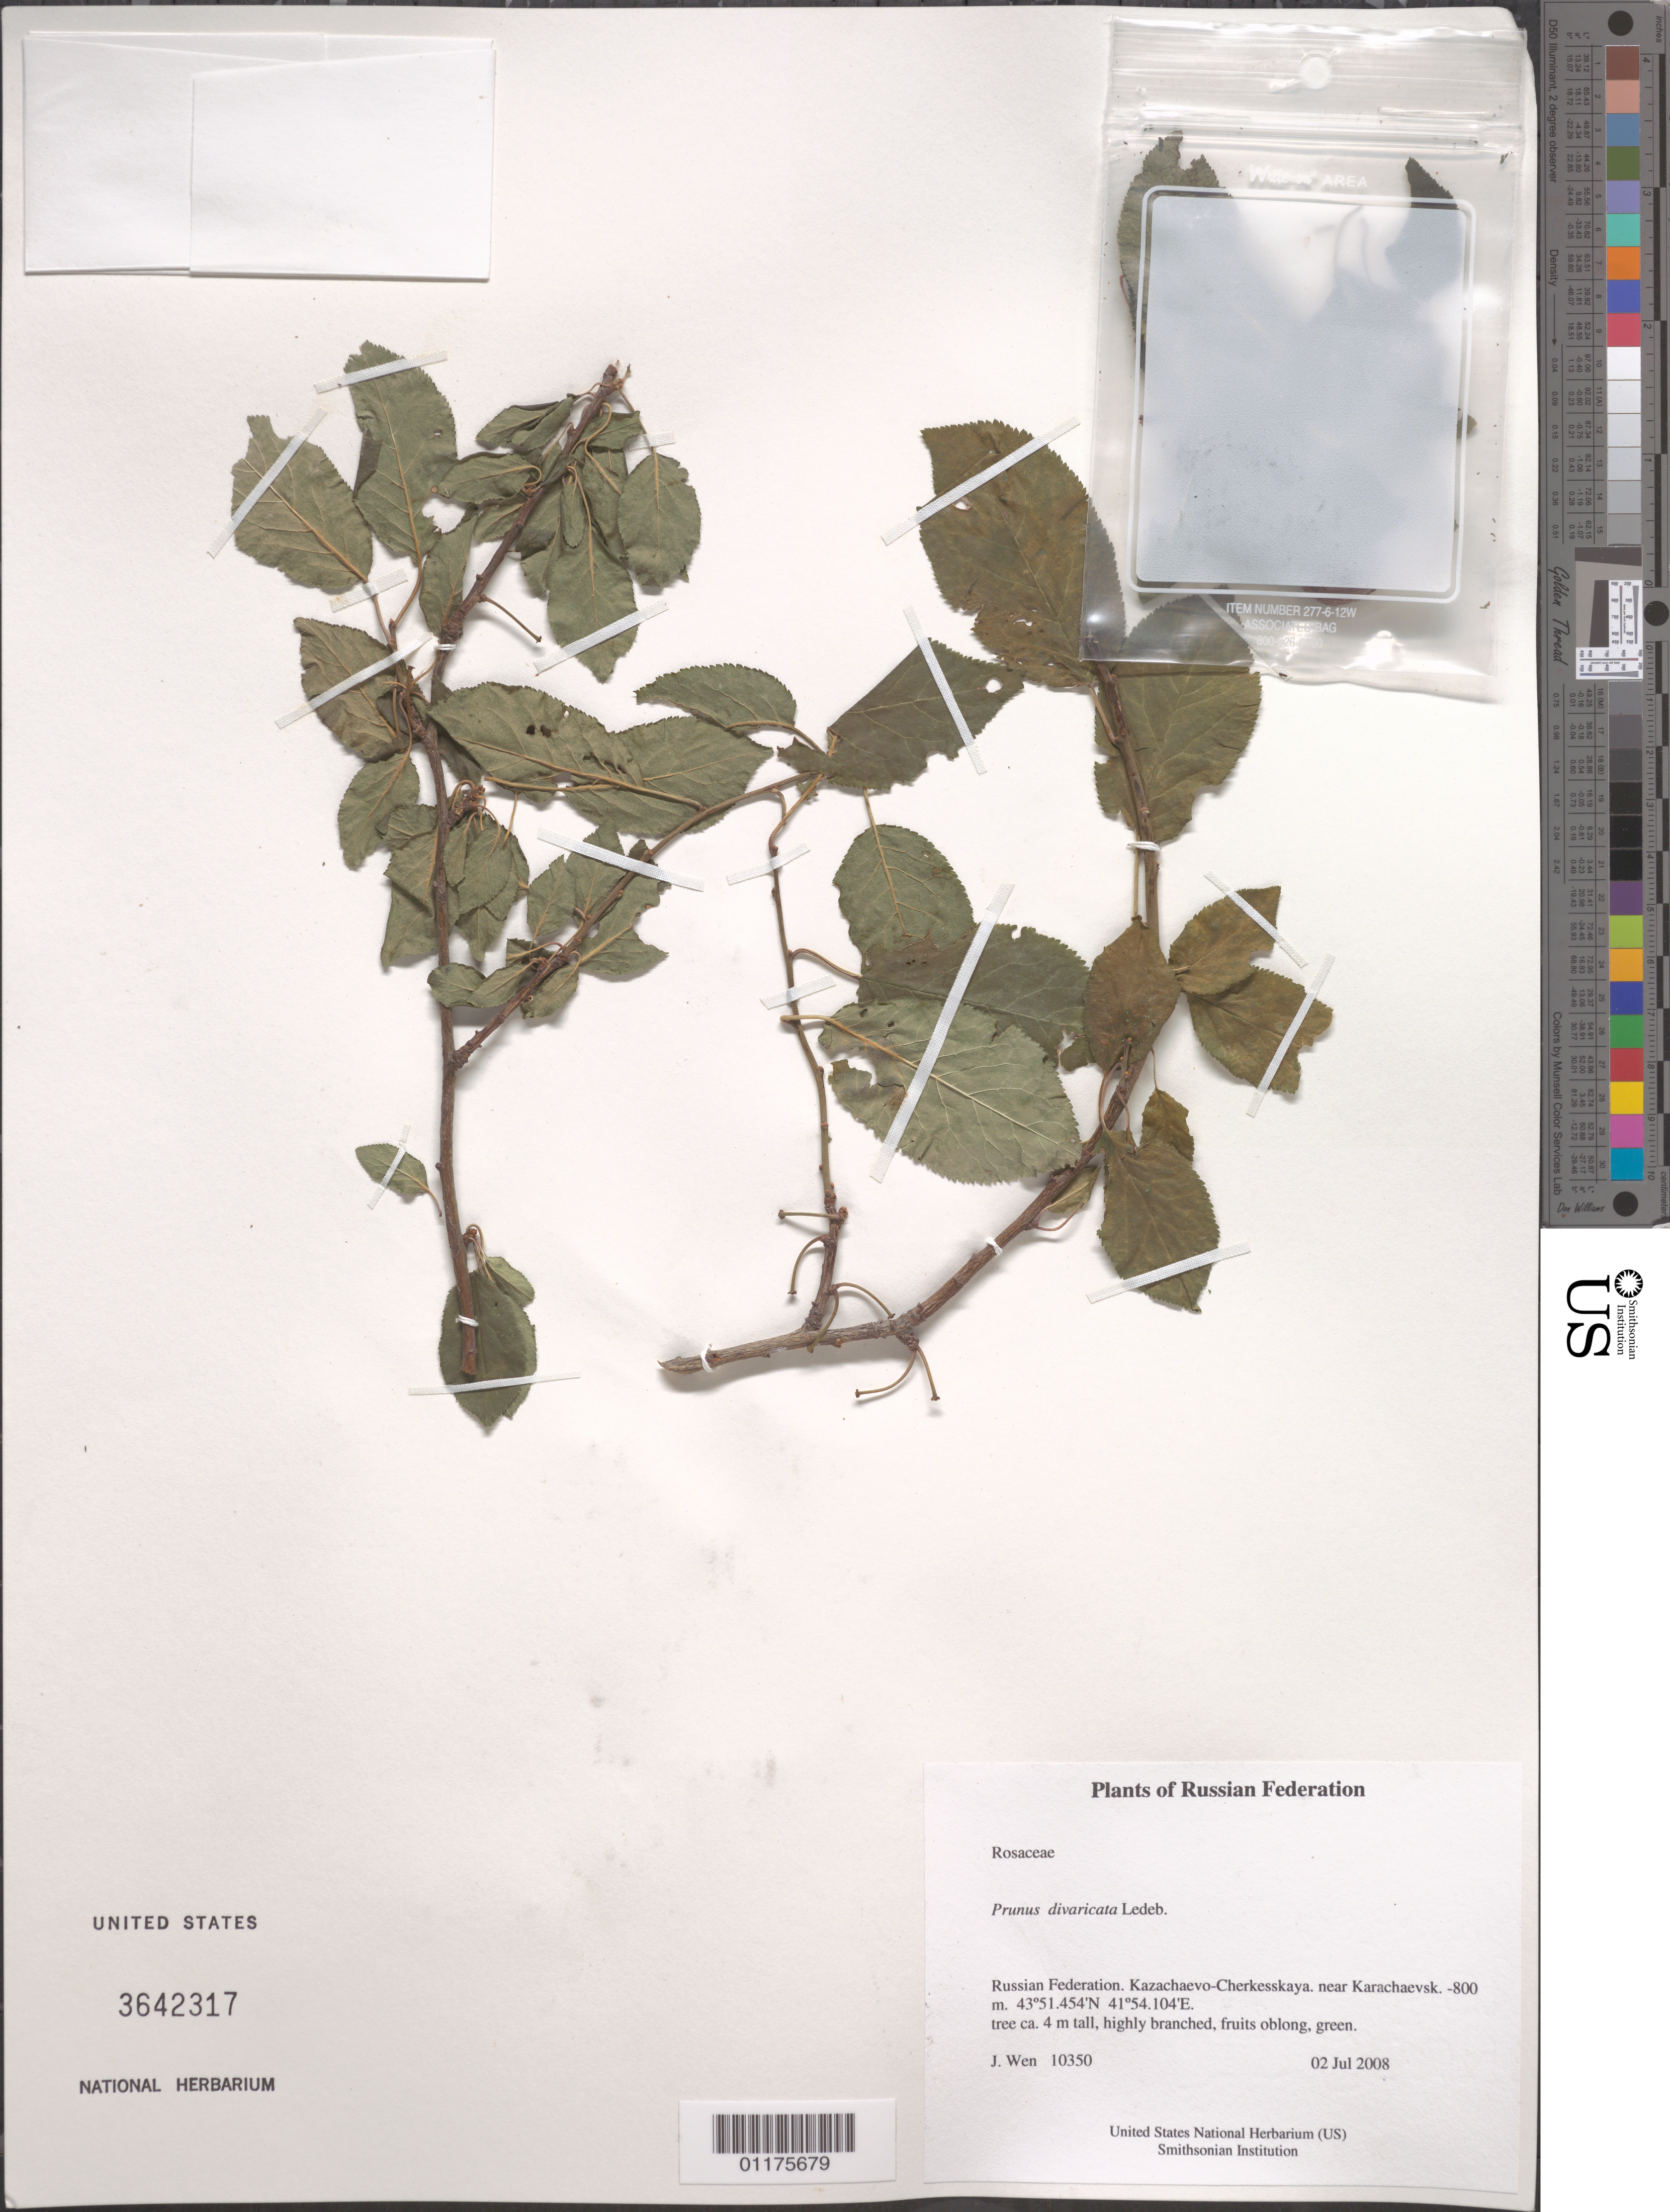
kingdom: Plantae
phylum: Tracheophyta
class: Magnoliopsida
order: Rosales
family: Rosaceae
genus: Prunus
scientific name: Prunus divaricata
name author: Ledeb.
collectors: J. Wen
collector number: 10350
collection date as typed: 02 Jul 2008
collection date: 2008-07-02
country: Russian Federation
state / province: Karachay-Cherkess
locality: near Karachaevsk.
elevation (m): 800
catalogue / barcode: US 3642317